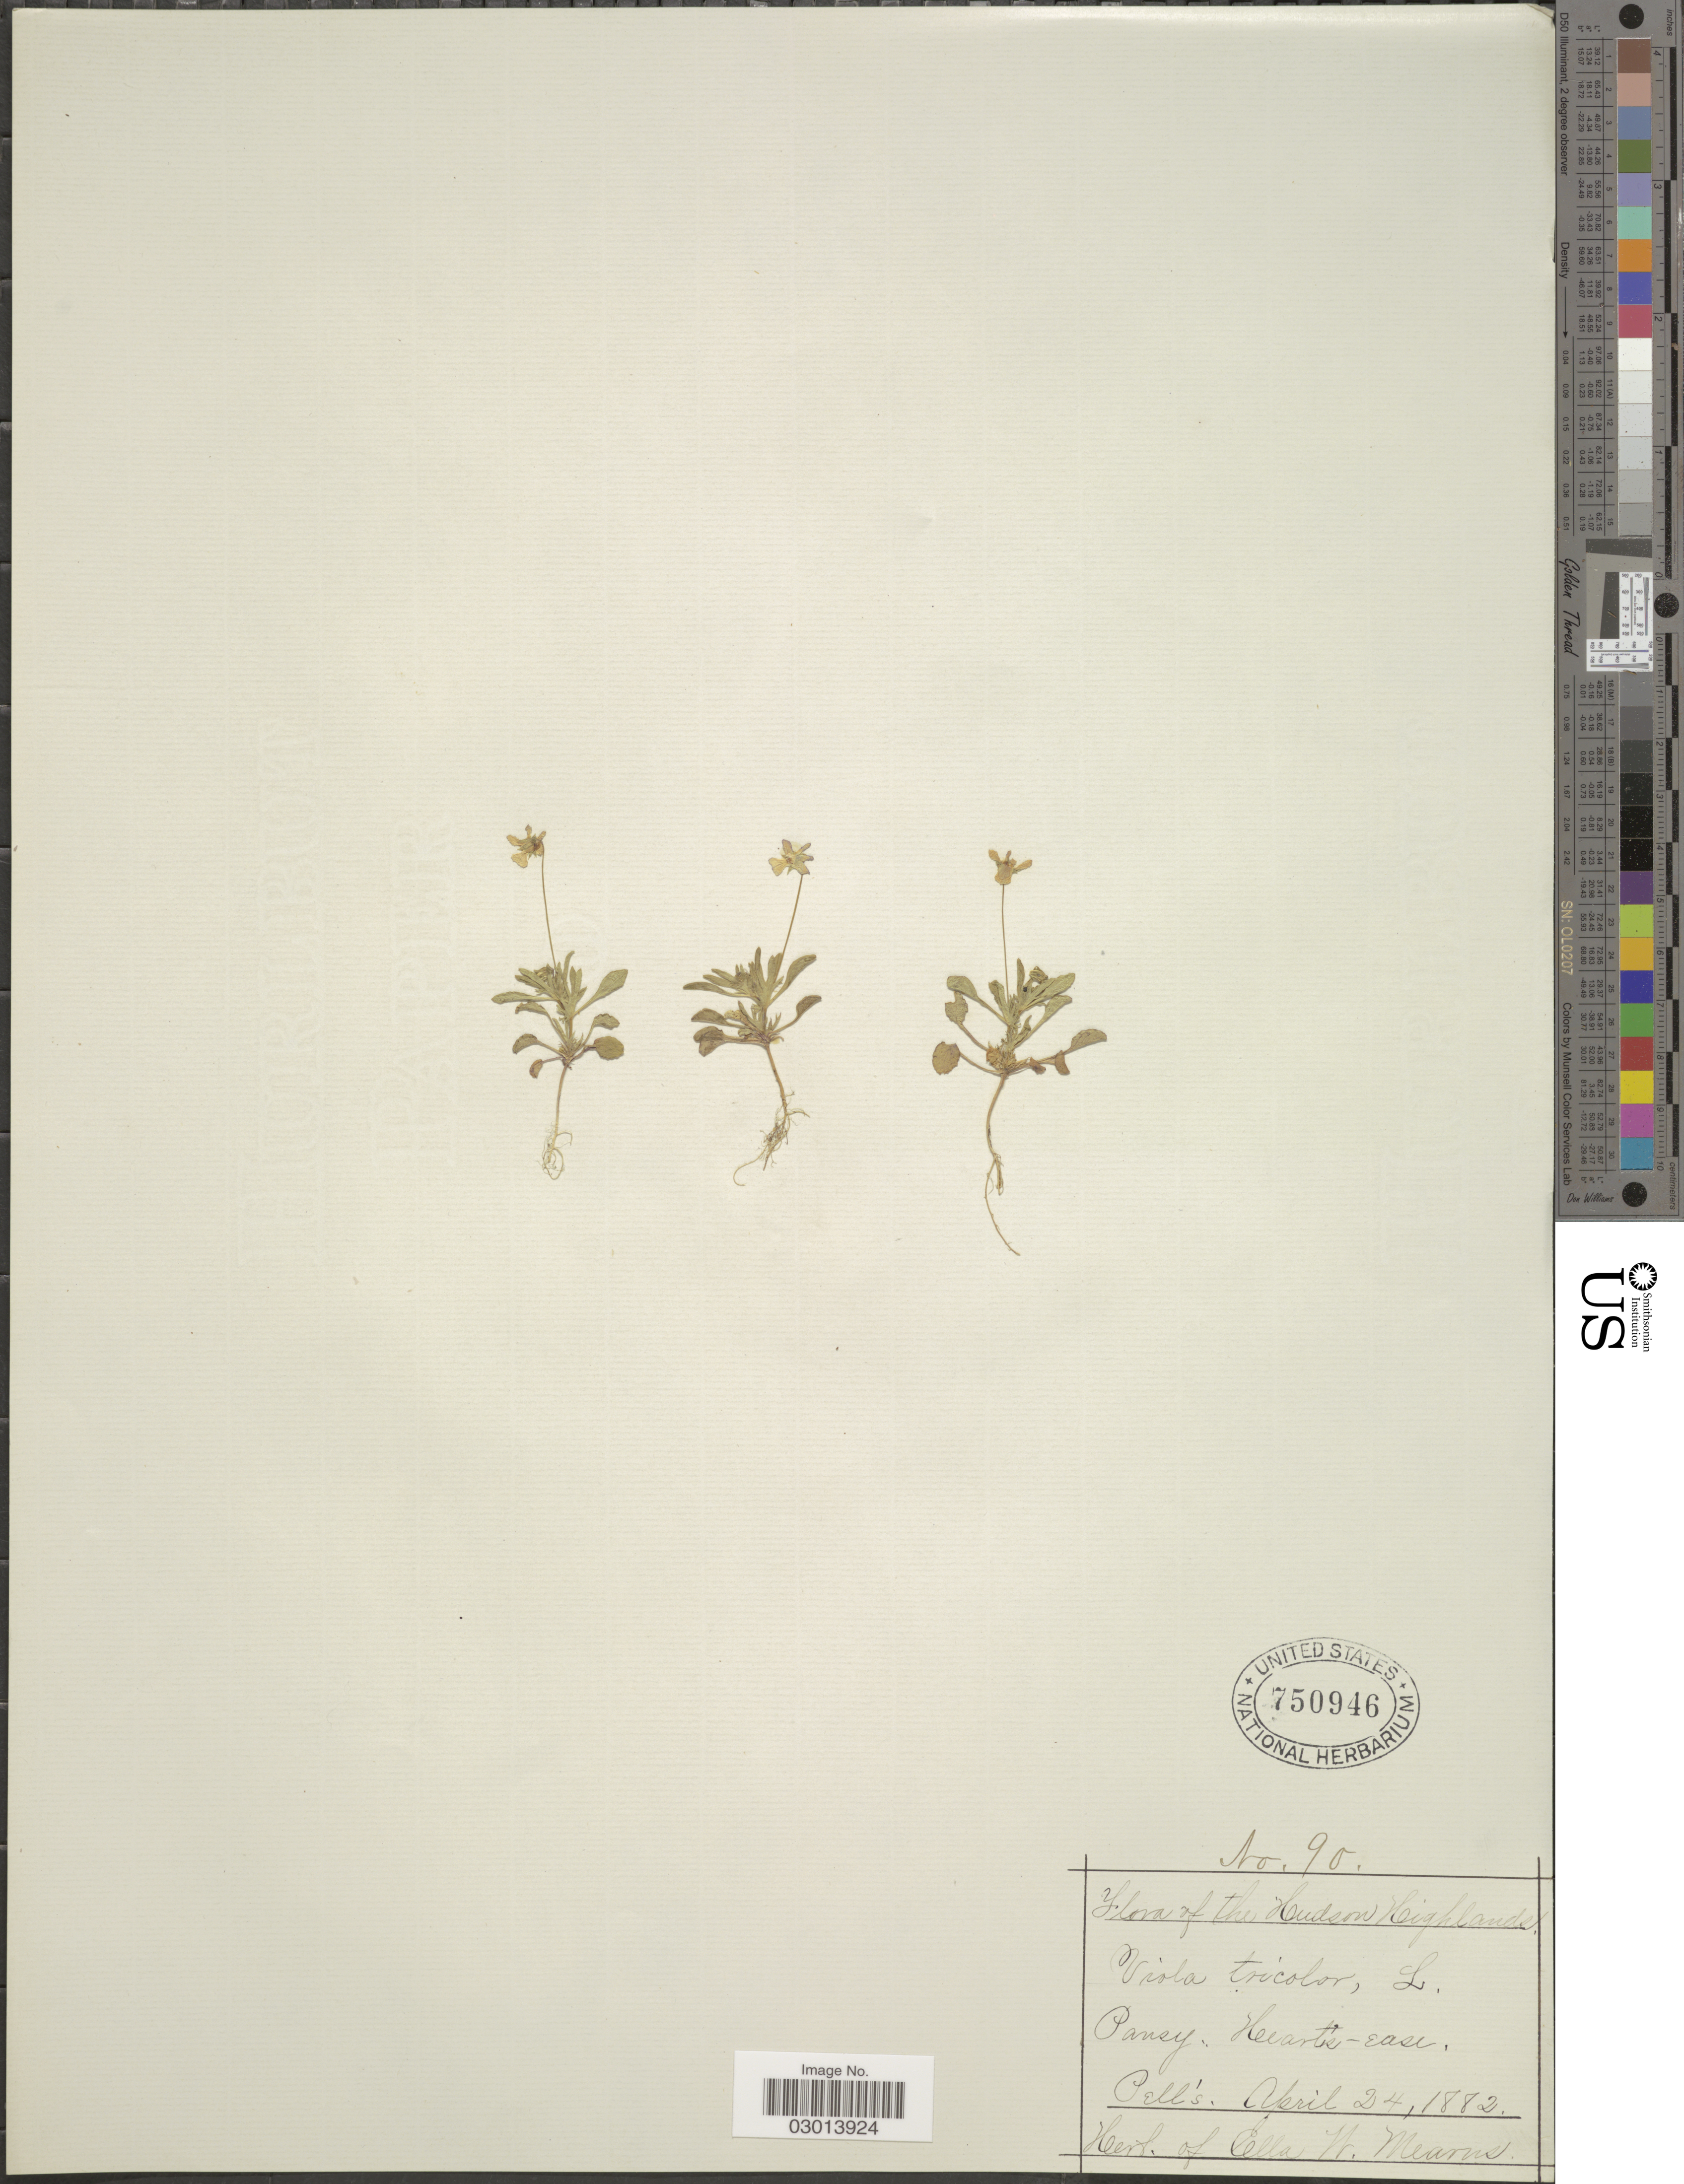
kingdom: Plantae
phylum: Tracheophyta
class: Magnoliopsida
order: Malpighiales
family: Violaceae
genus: Viola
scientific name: Viola rafinesquei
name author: Greene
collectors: ex herb. Ella W. Mearns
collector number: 90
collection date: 1882-04-24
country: United States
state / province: New York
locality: The Hudson Highlands, Pell's.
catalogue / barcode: US 750946